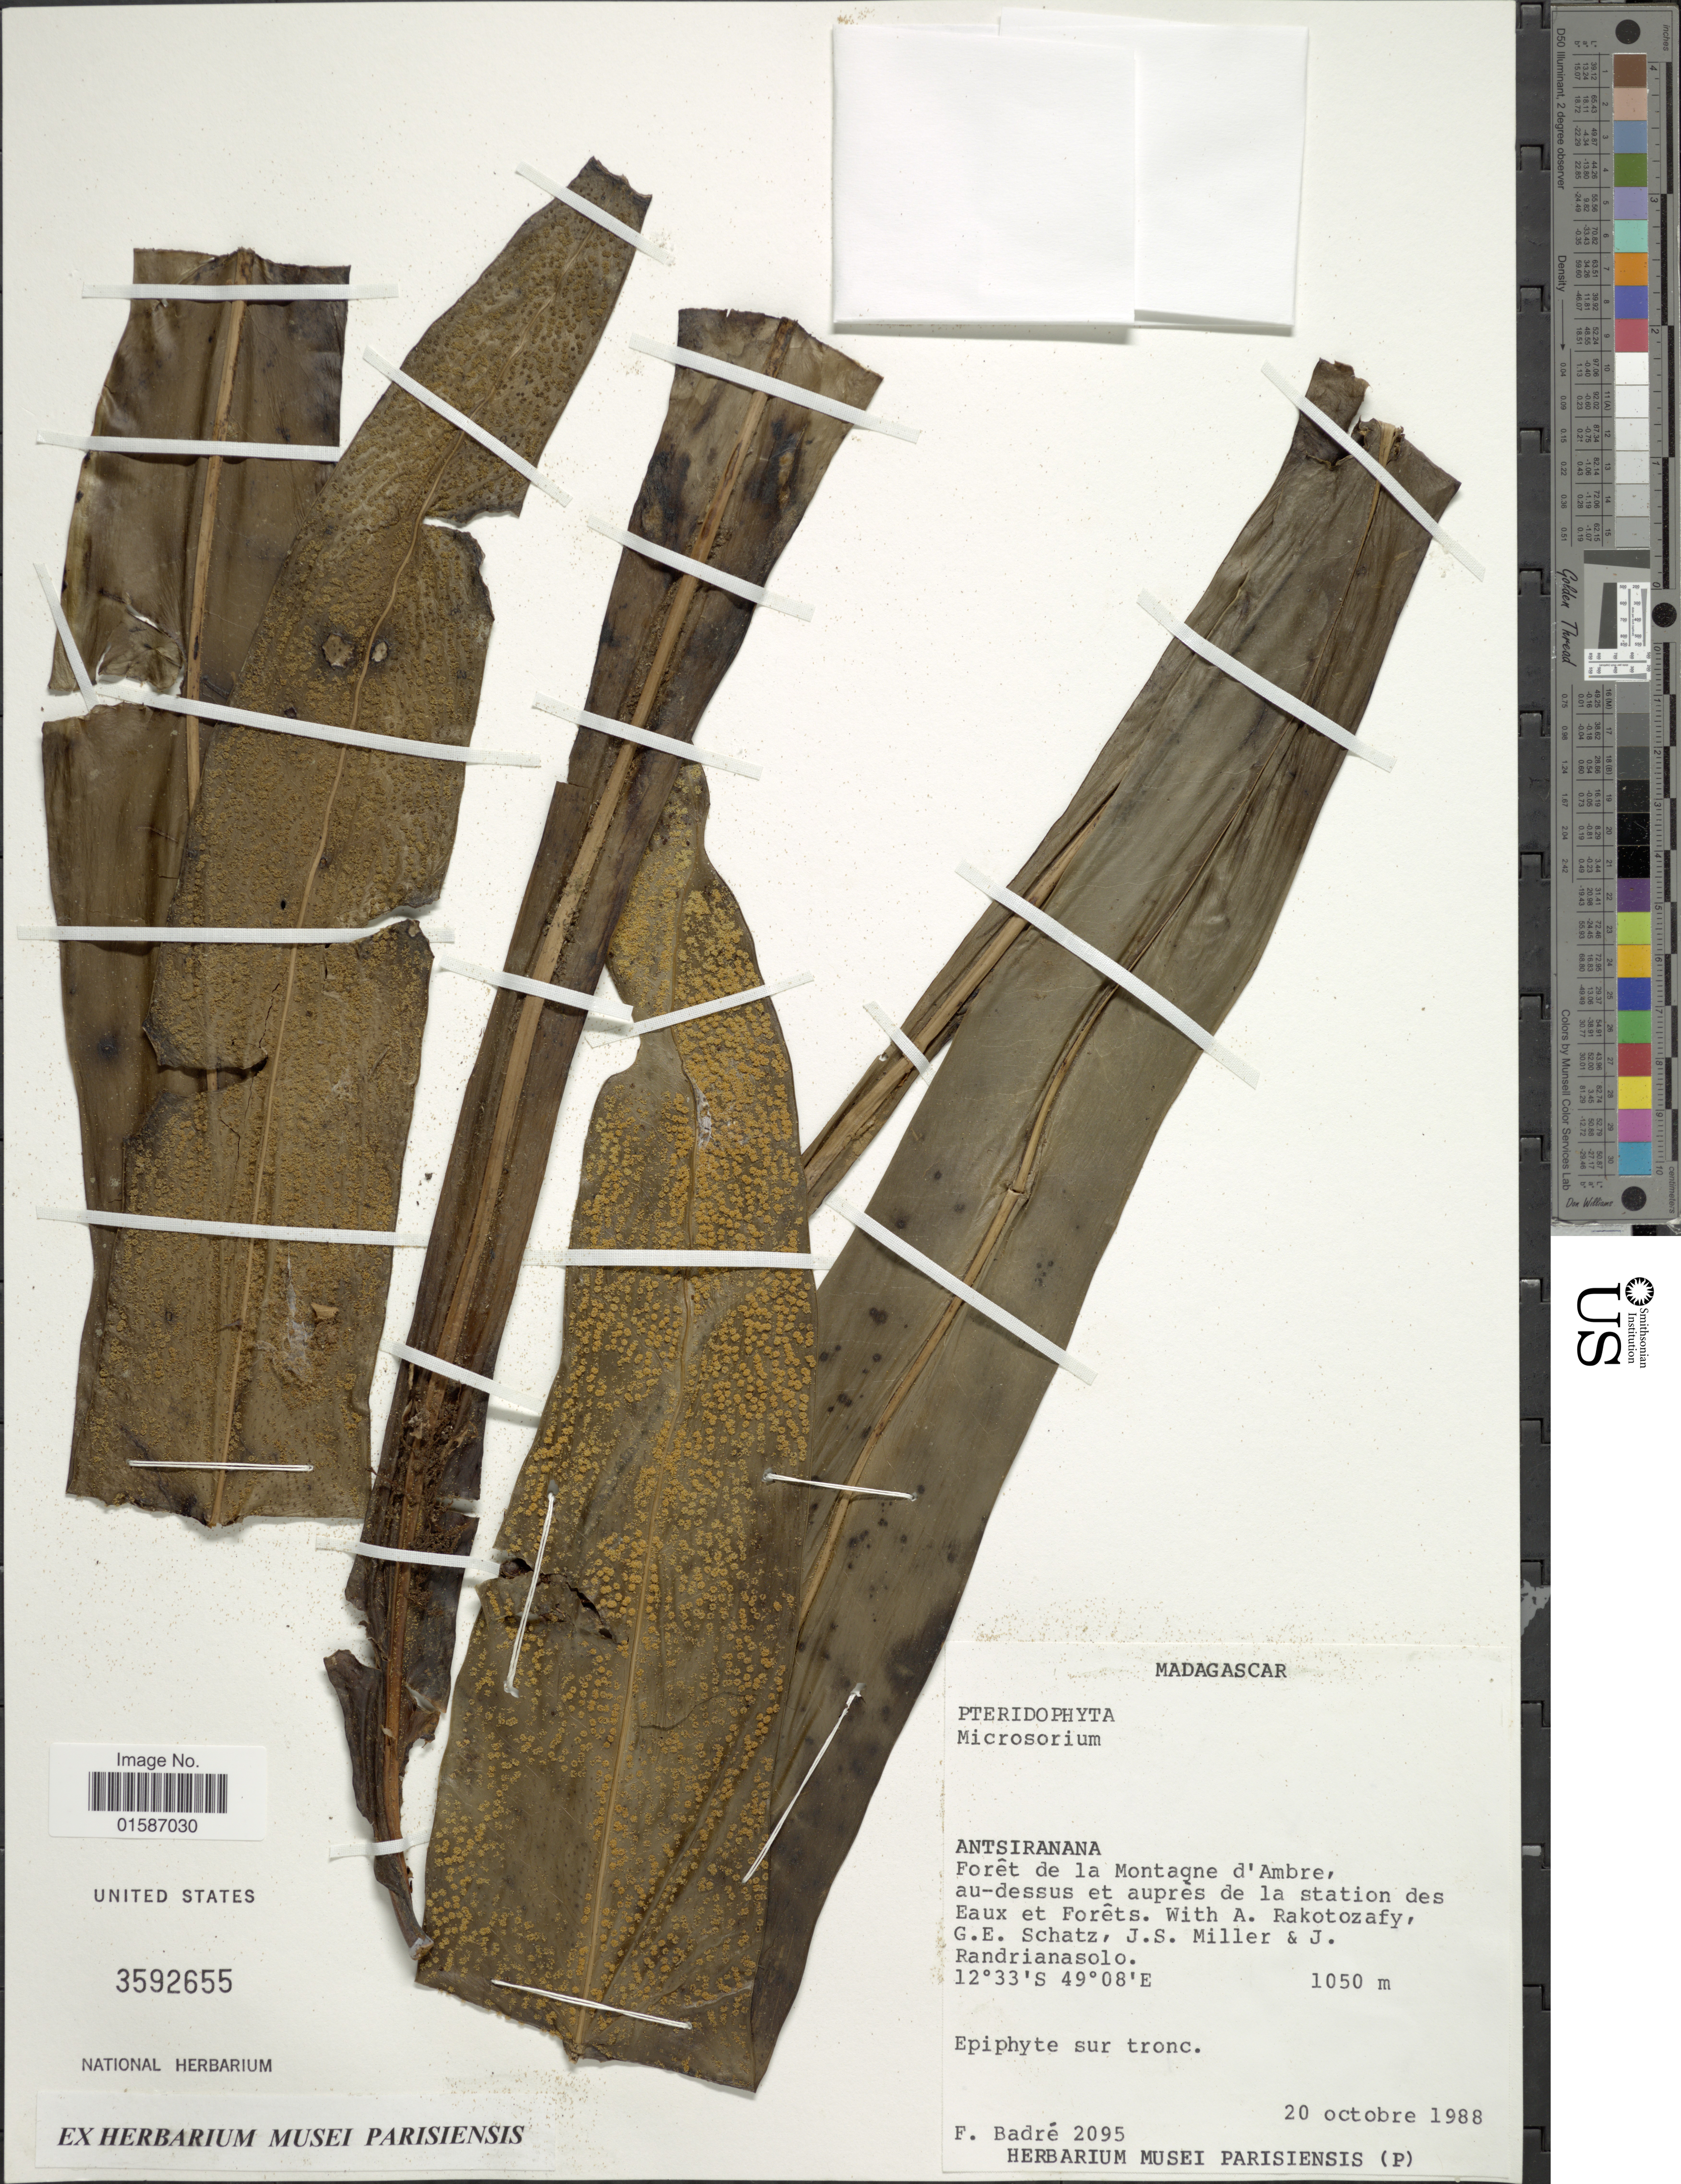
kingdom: Plantae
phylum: Tracheophyta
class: Polypodiopsida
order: Polypodiales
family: Polypodiaceae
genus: Microsorum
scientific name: Microsorum punctatum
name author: (L.) Copel.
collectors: F. Badré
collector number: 2095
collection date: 1988-10-20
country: Madagascar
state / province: Diana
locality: Forêt de la Montagne d'Ambre, au-desses et auprès de la station des Eaux et Forêts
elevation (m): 1050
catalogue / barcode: US 3592655